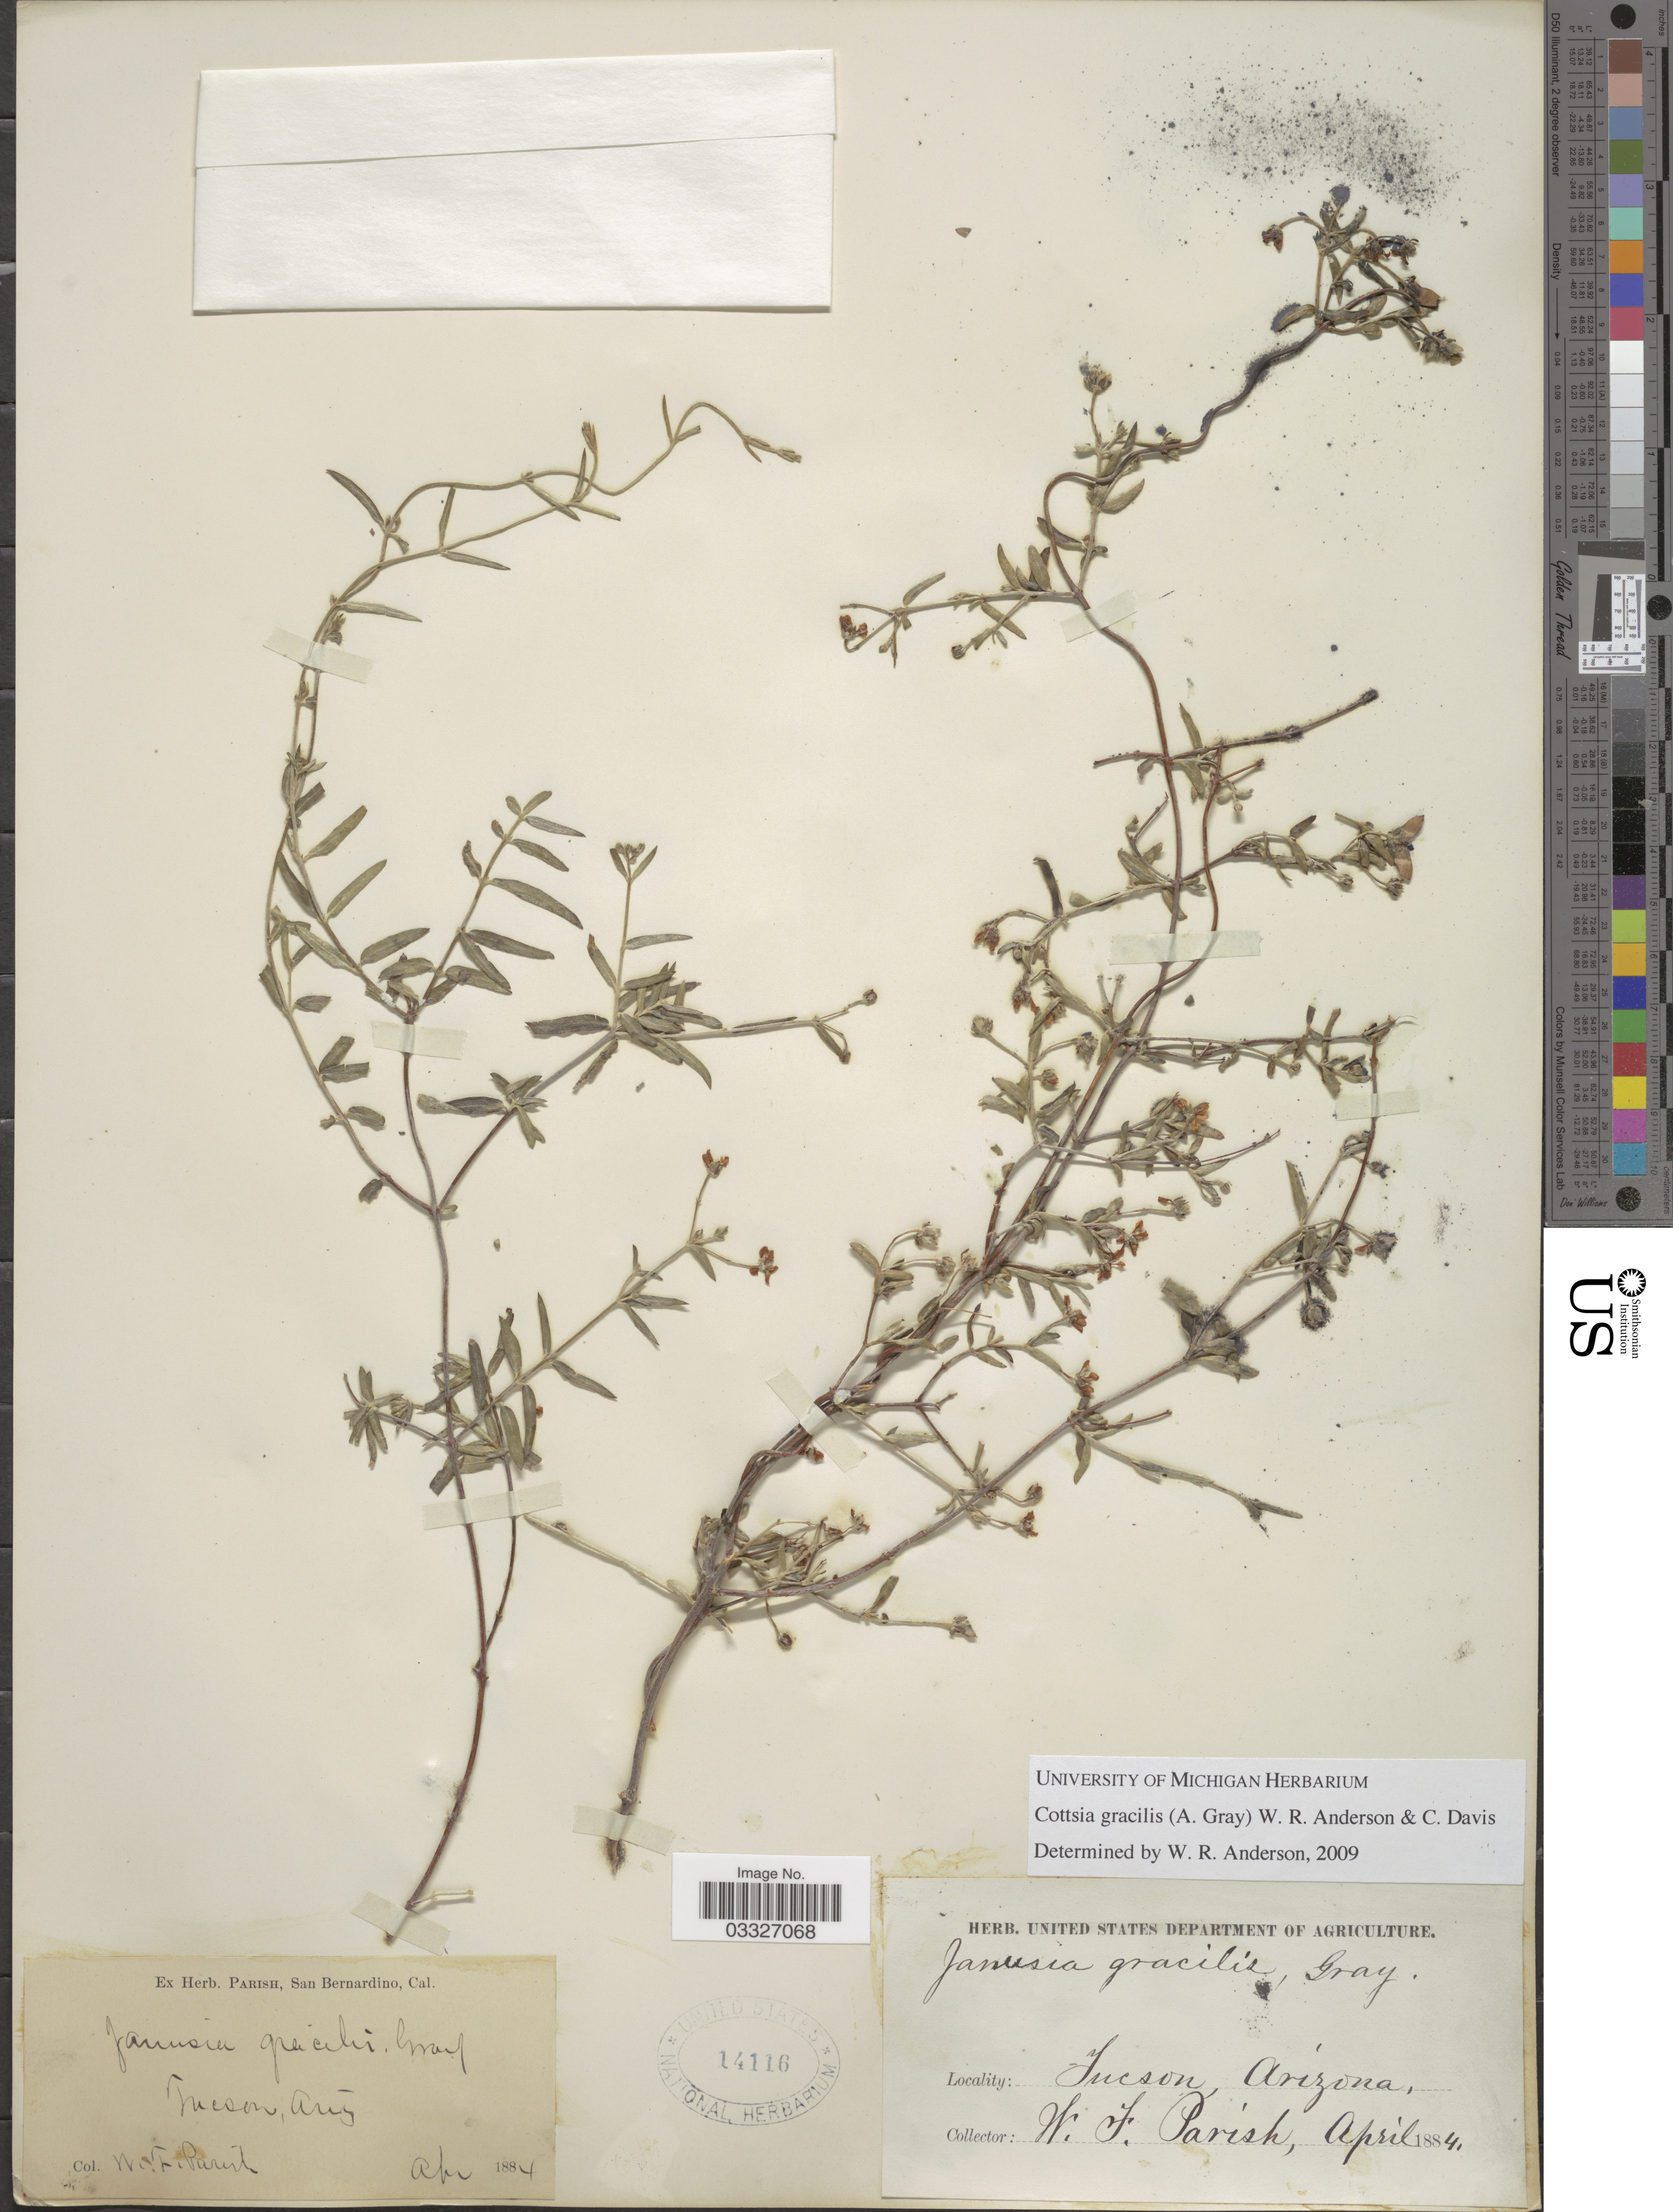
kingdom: Plantae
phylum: Tracheophyta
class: Magnoliopsida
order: Malpighiales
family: Malpighiaceae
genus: Cottsia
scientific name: Cottsia gracilis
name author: (A. Gray) W.R. Anderson & C. Davis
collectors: W. F. Parish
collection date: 1884-04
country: United States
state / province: Arizona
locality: Tucson.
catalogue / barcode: US 14116